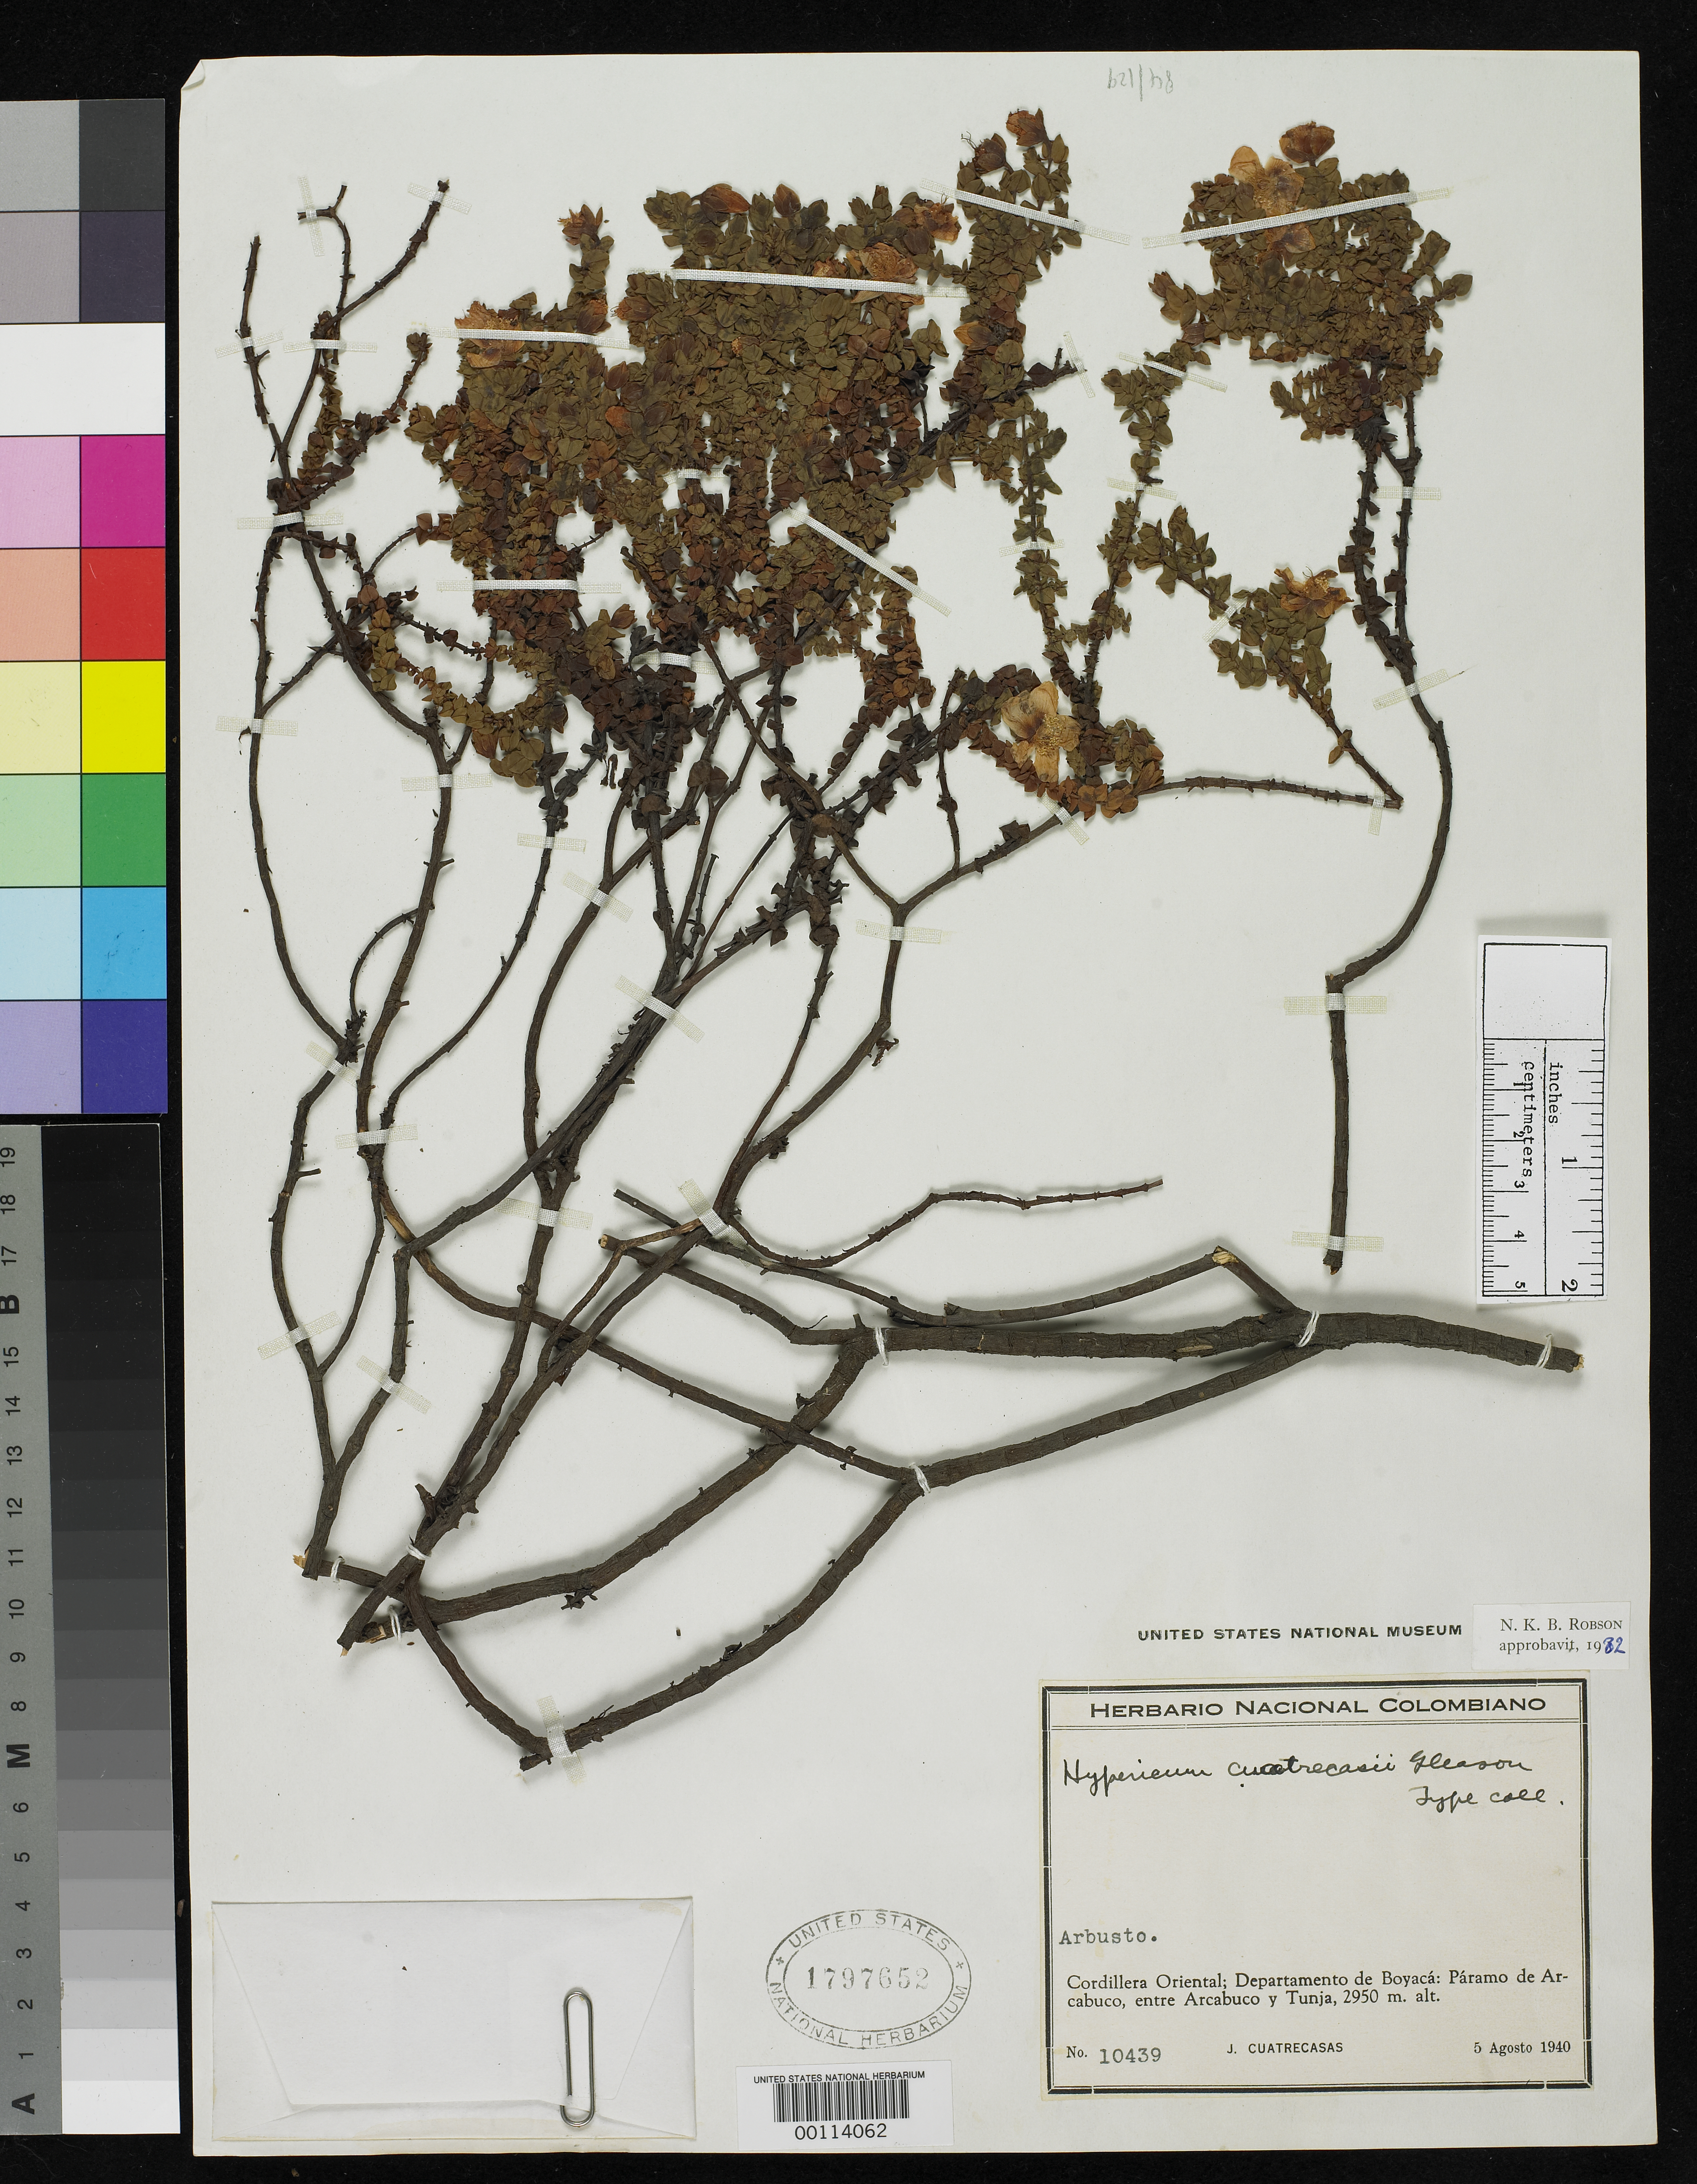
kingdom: Plantae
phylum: Tracheophyta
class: Magnoliopsida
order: Malpighiales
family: Hypericaceae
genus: Hypericum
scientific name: Hypericum cuatrecasii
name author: Gleason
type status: Isotype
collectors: J. Cuatrecasas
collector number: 10439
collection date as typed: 05 Aug 1940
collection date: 1940-08-05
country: Colombia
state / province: Boyacá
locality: Cordillera Oriental, between Arcabuco & Tunja.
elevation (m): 2950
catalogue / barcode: US 1797652